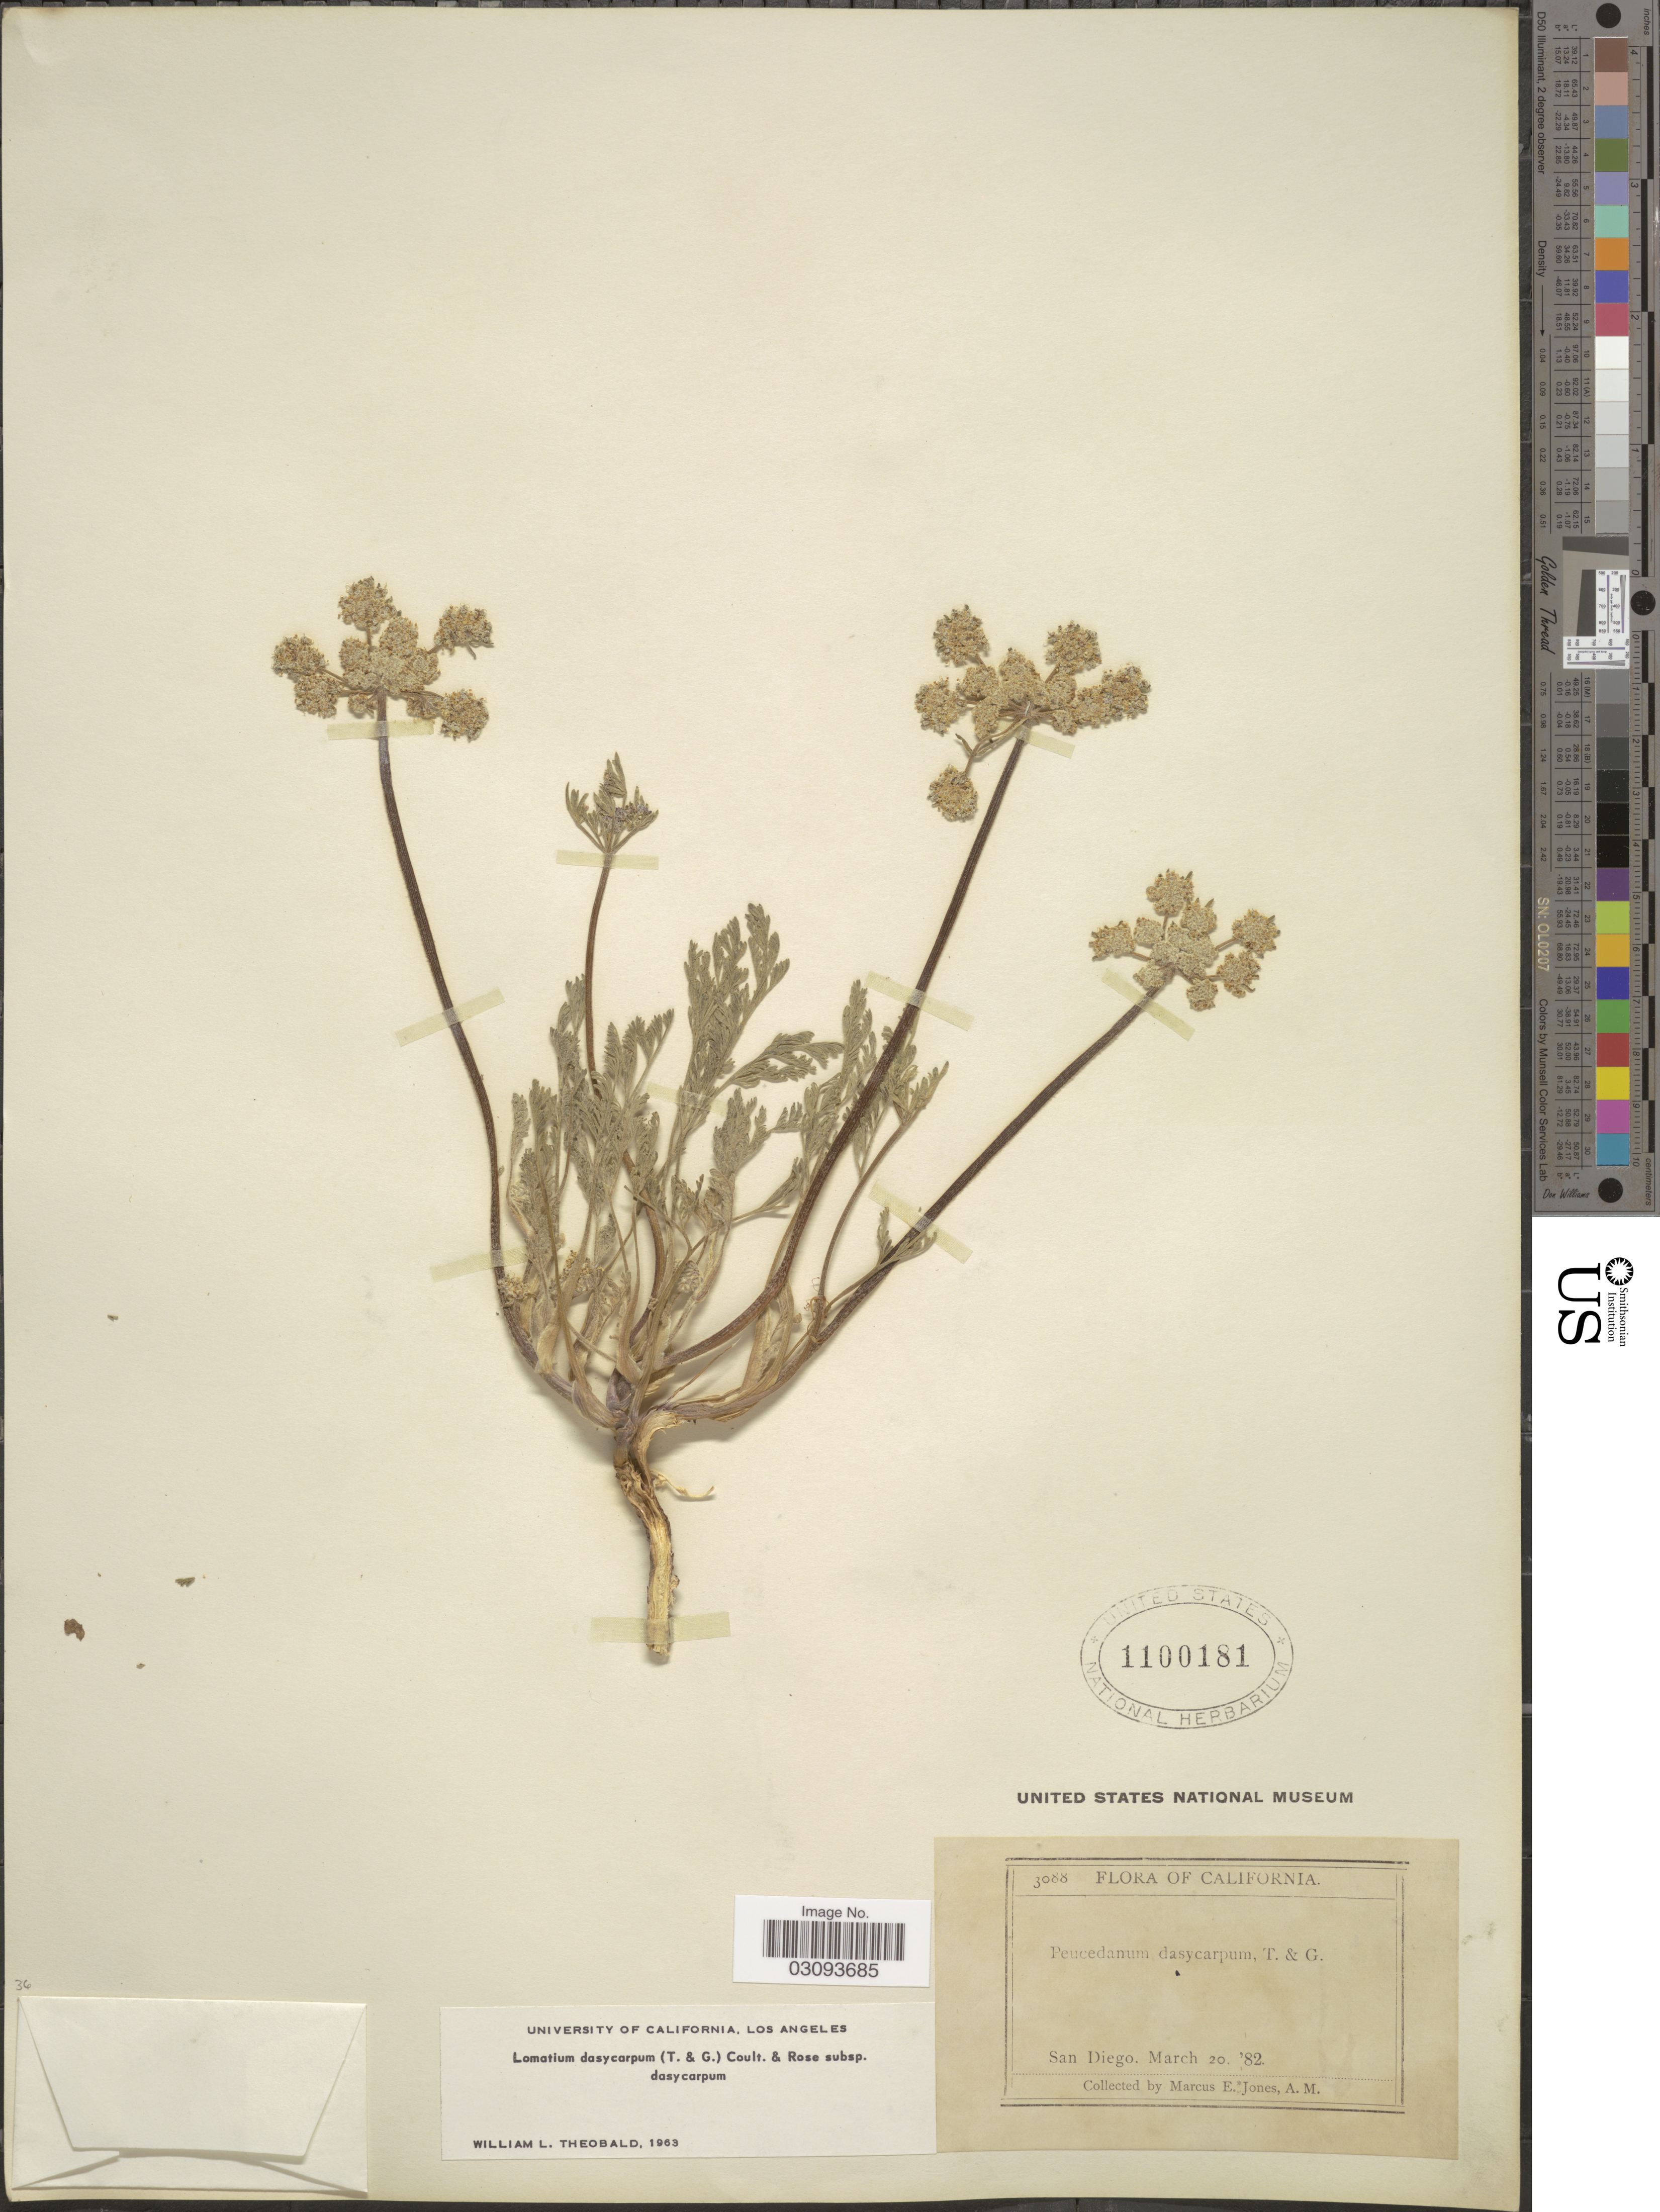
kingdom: Plantae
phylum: Tracheophyta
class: Magnoliopsida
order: Apiales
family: Apiaceae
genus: Lomatium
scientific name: Lomatium dasycarpum subsp. dasycarpum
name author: (Torr.) J.M. Coult. & Rose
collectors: M. E. Jones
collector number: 3088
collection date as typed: Transcribed d/m/y: 20/3/82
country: United States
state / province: California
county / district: San Diego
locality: San Diego.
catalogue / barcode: US 1100181